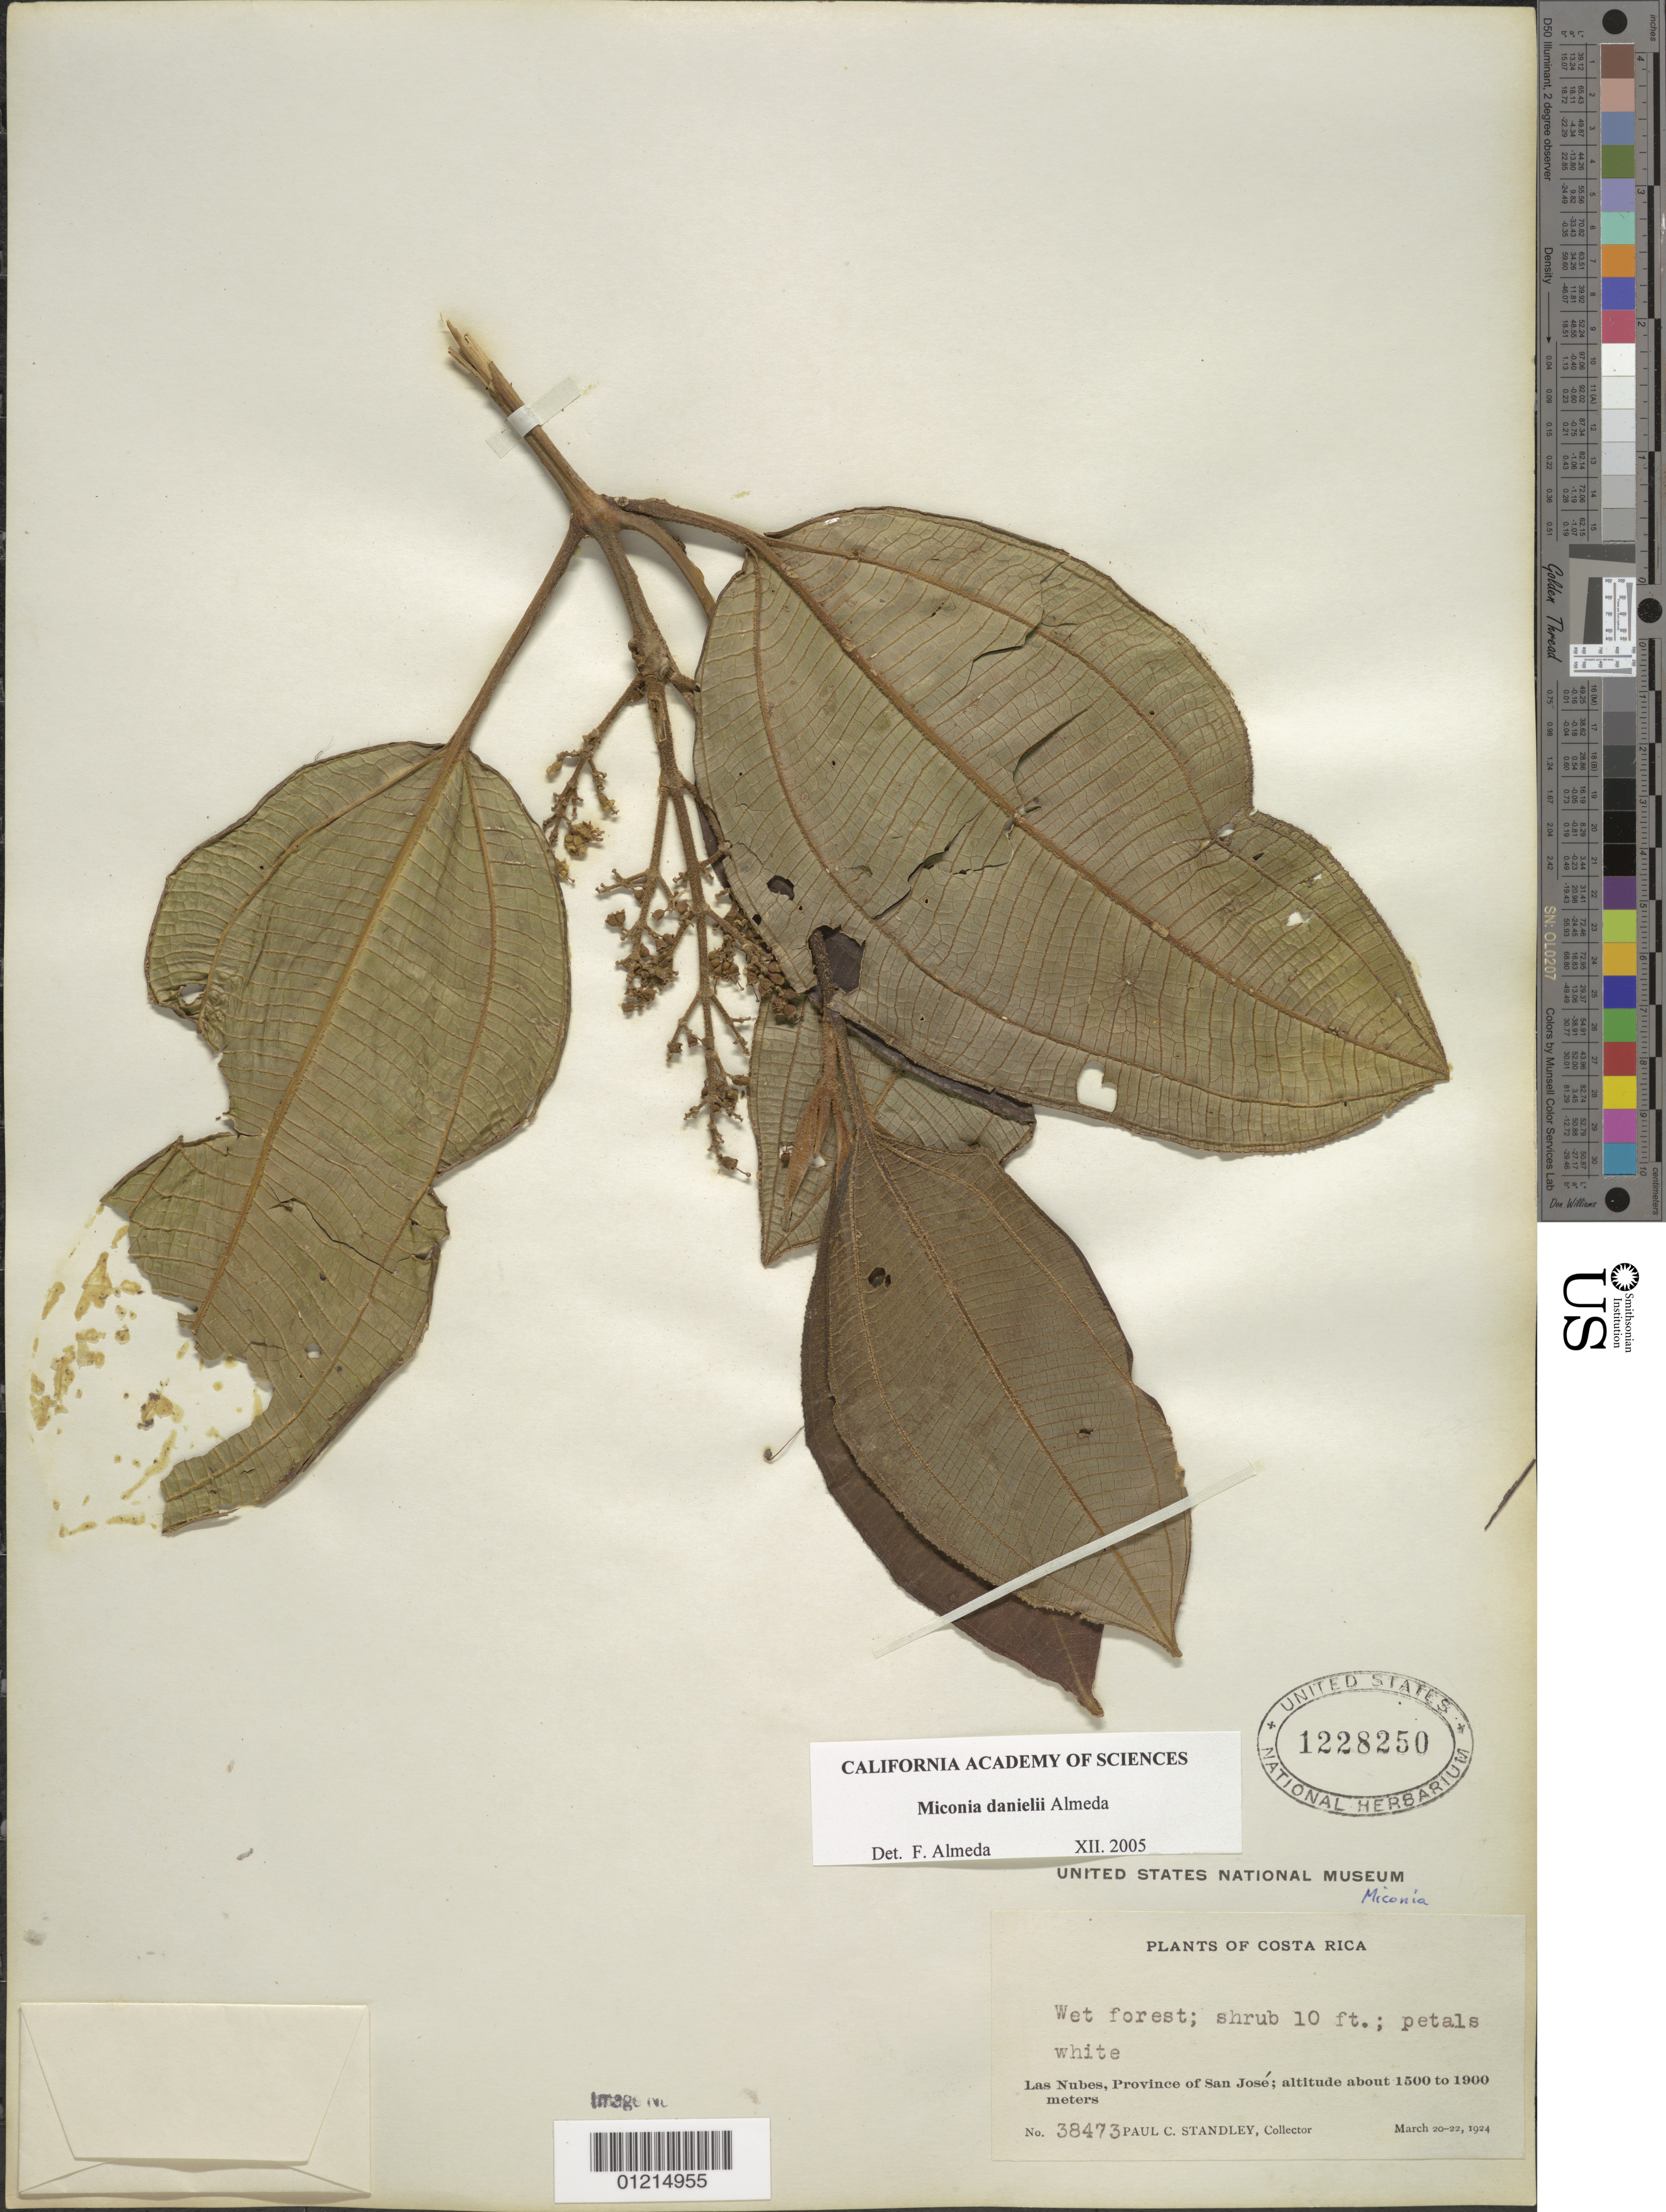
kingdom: Plantae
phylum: Tracheophyta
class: Magnoliopsida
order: Myrtales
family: Melastomataceae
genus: Miconia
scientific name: Miconia danielii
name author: Almeda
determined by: Almeda, F.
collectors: P. C. Standley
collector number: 38473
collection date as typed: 20-22 Mar 1924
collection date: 1924-03-20/1924-03-22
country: Costa Rica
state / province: San José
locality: Las Nubes, Province of San José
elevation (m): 1500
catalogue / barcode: US 1228250